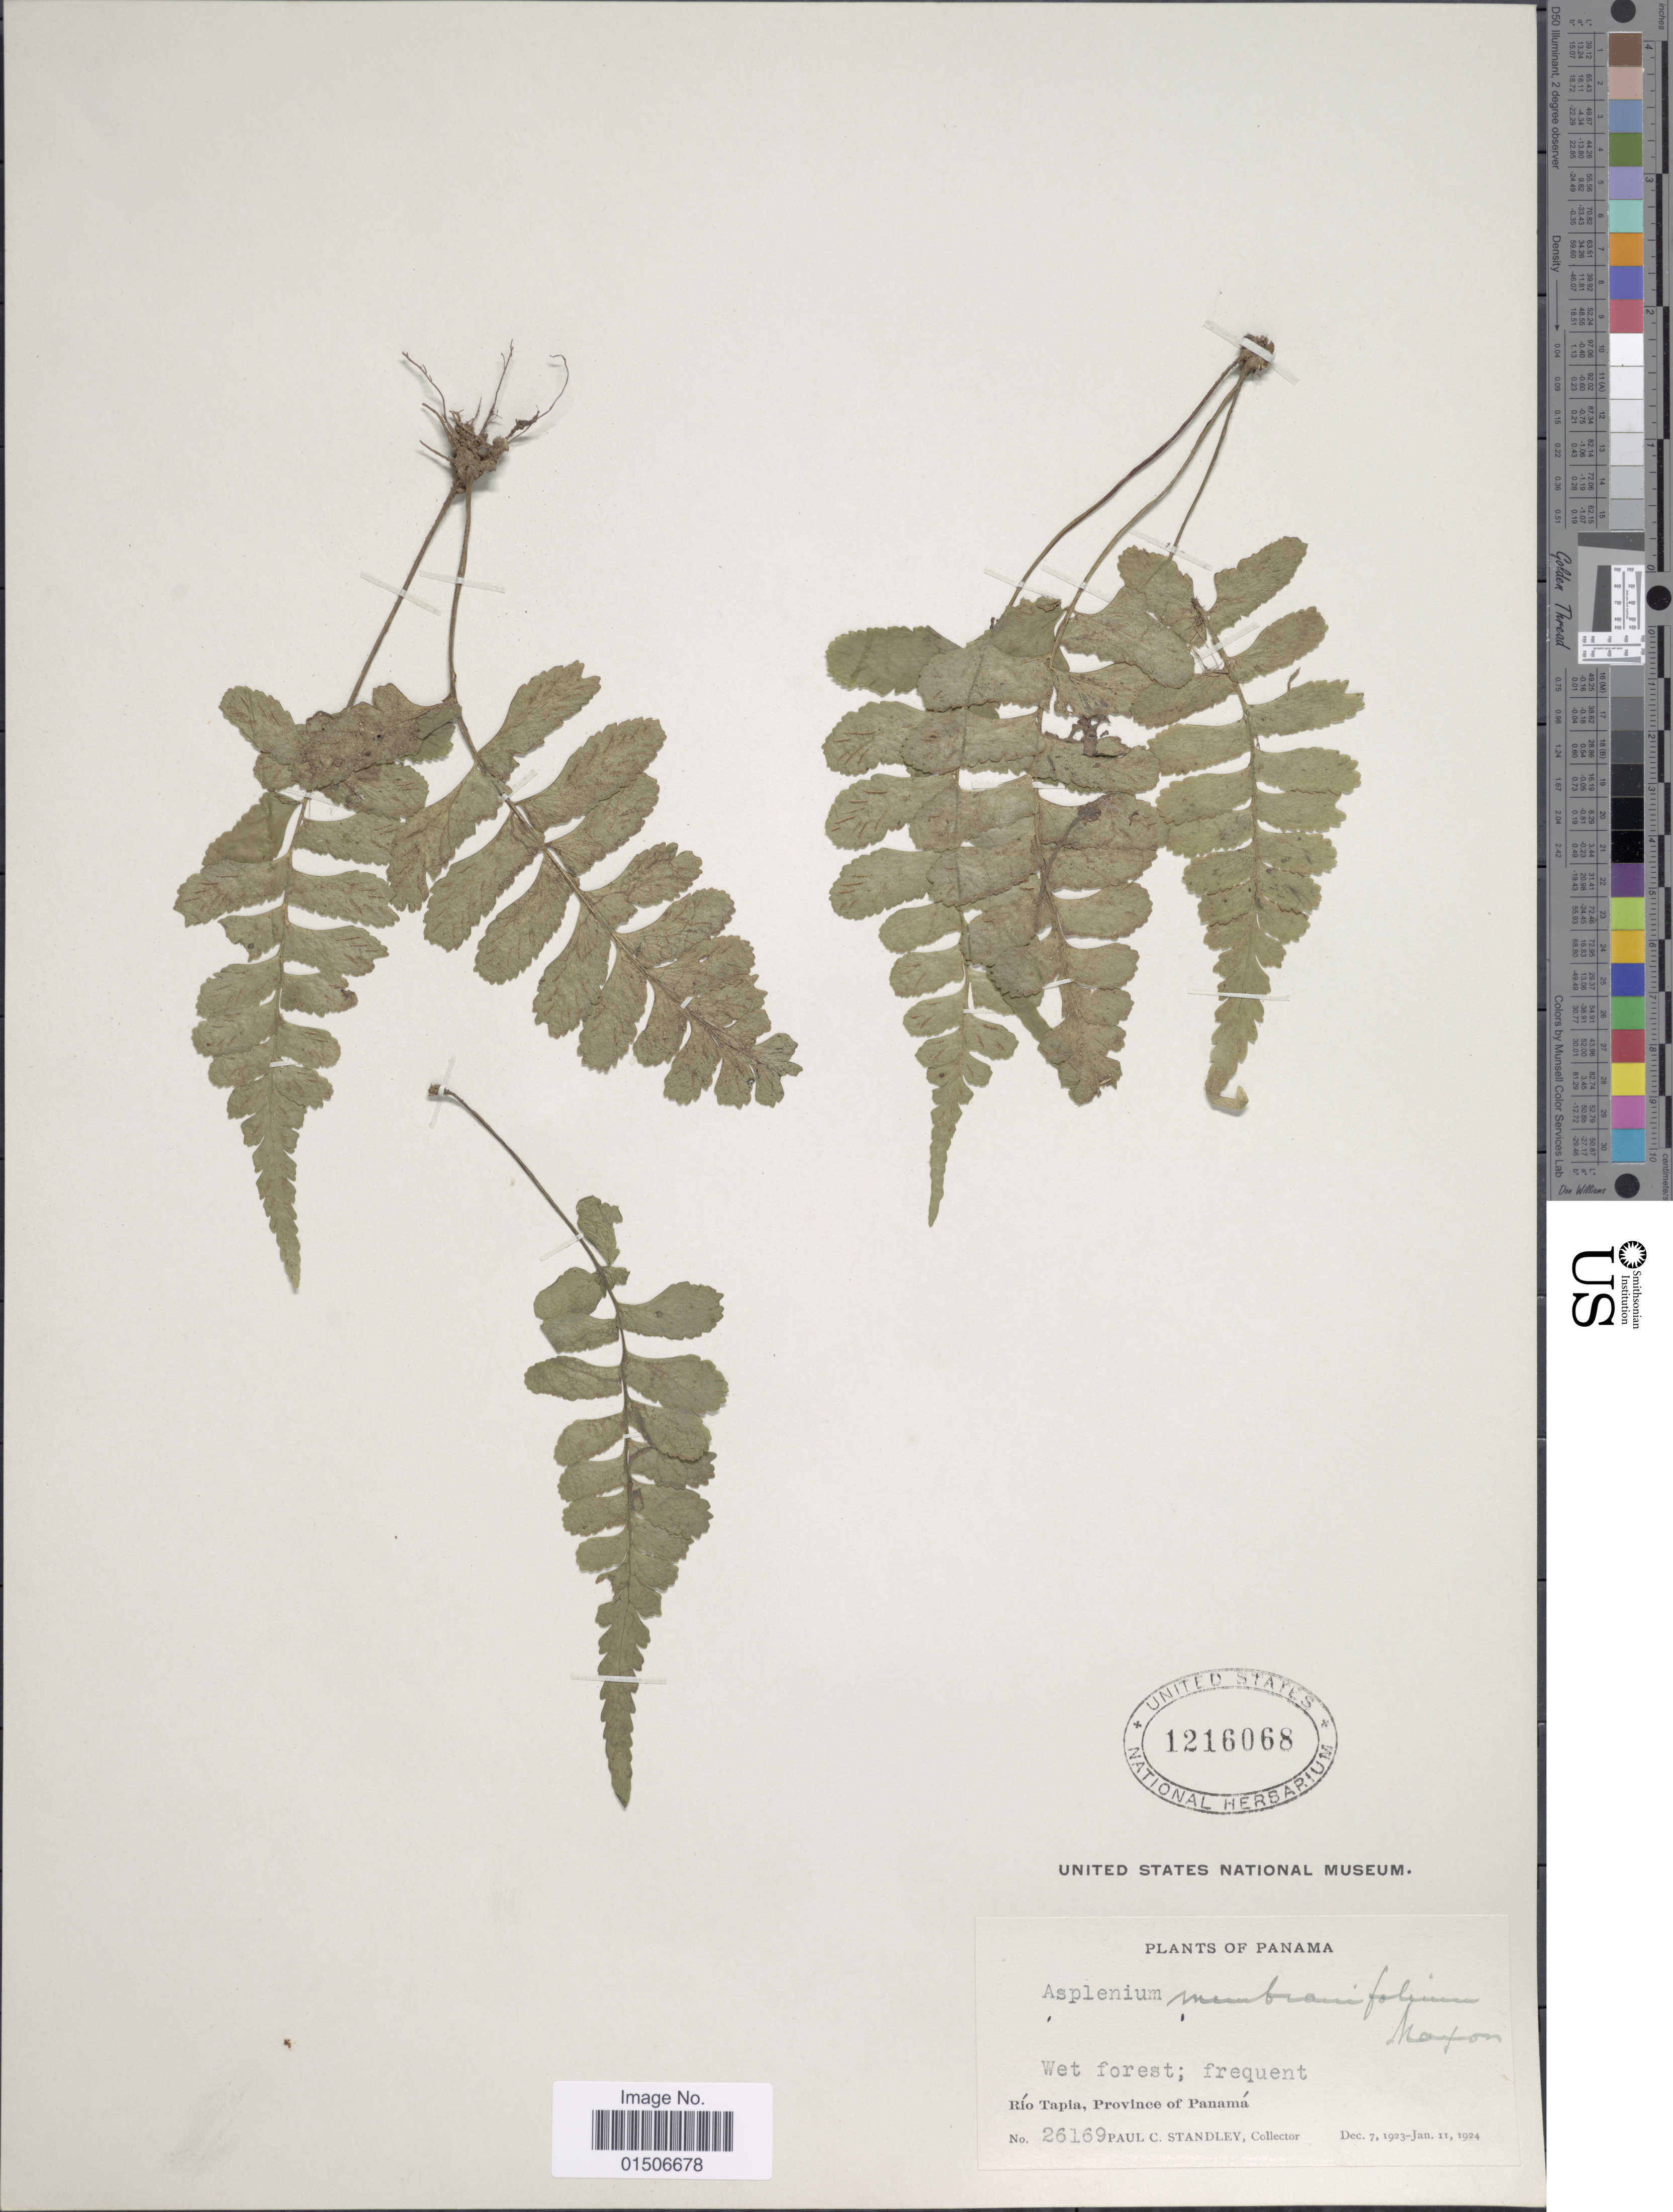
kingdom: Plantae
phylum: Tracheophyta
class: Polypodiopsida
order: Polypodiales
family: Aspleniaceae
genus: Asplenium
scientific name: Asplenium hoffmannii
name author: Hieron.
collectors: P. C. Standley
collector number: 26169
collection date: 1923-12-07/1924-01-11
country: Panama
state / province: Panamá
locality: Wet forest; frequent, Río Tapia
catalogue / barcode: US 1216068